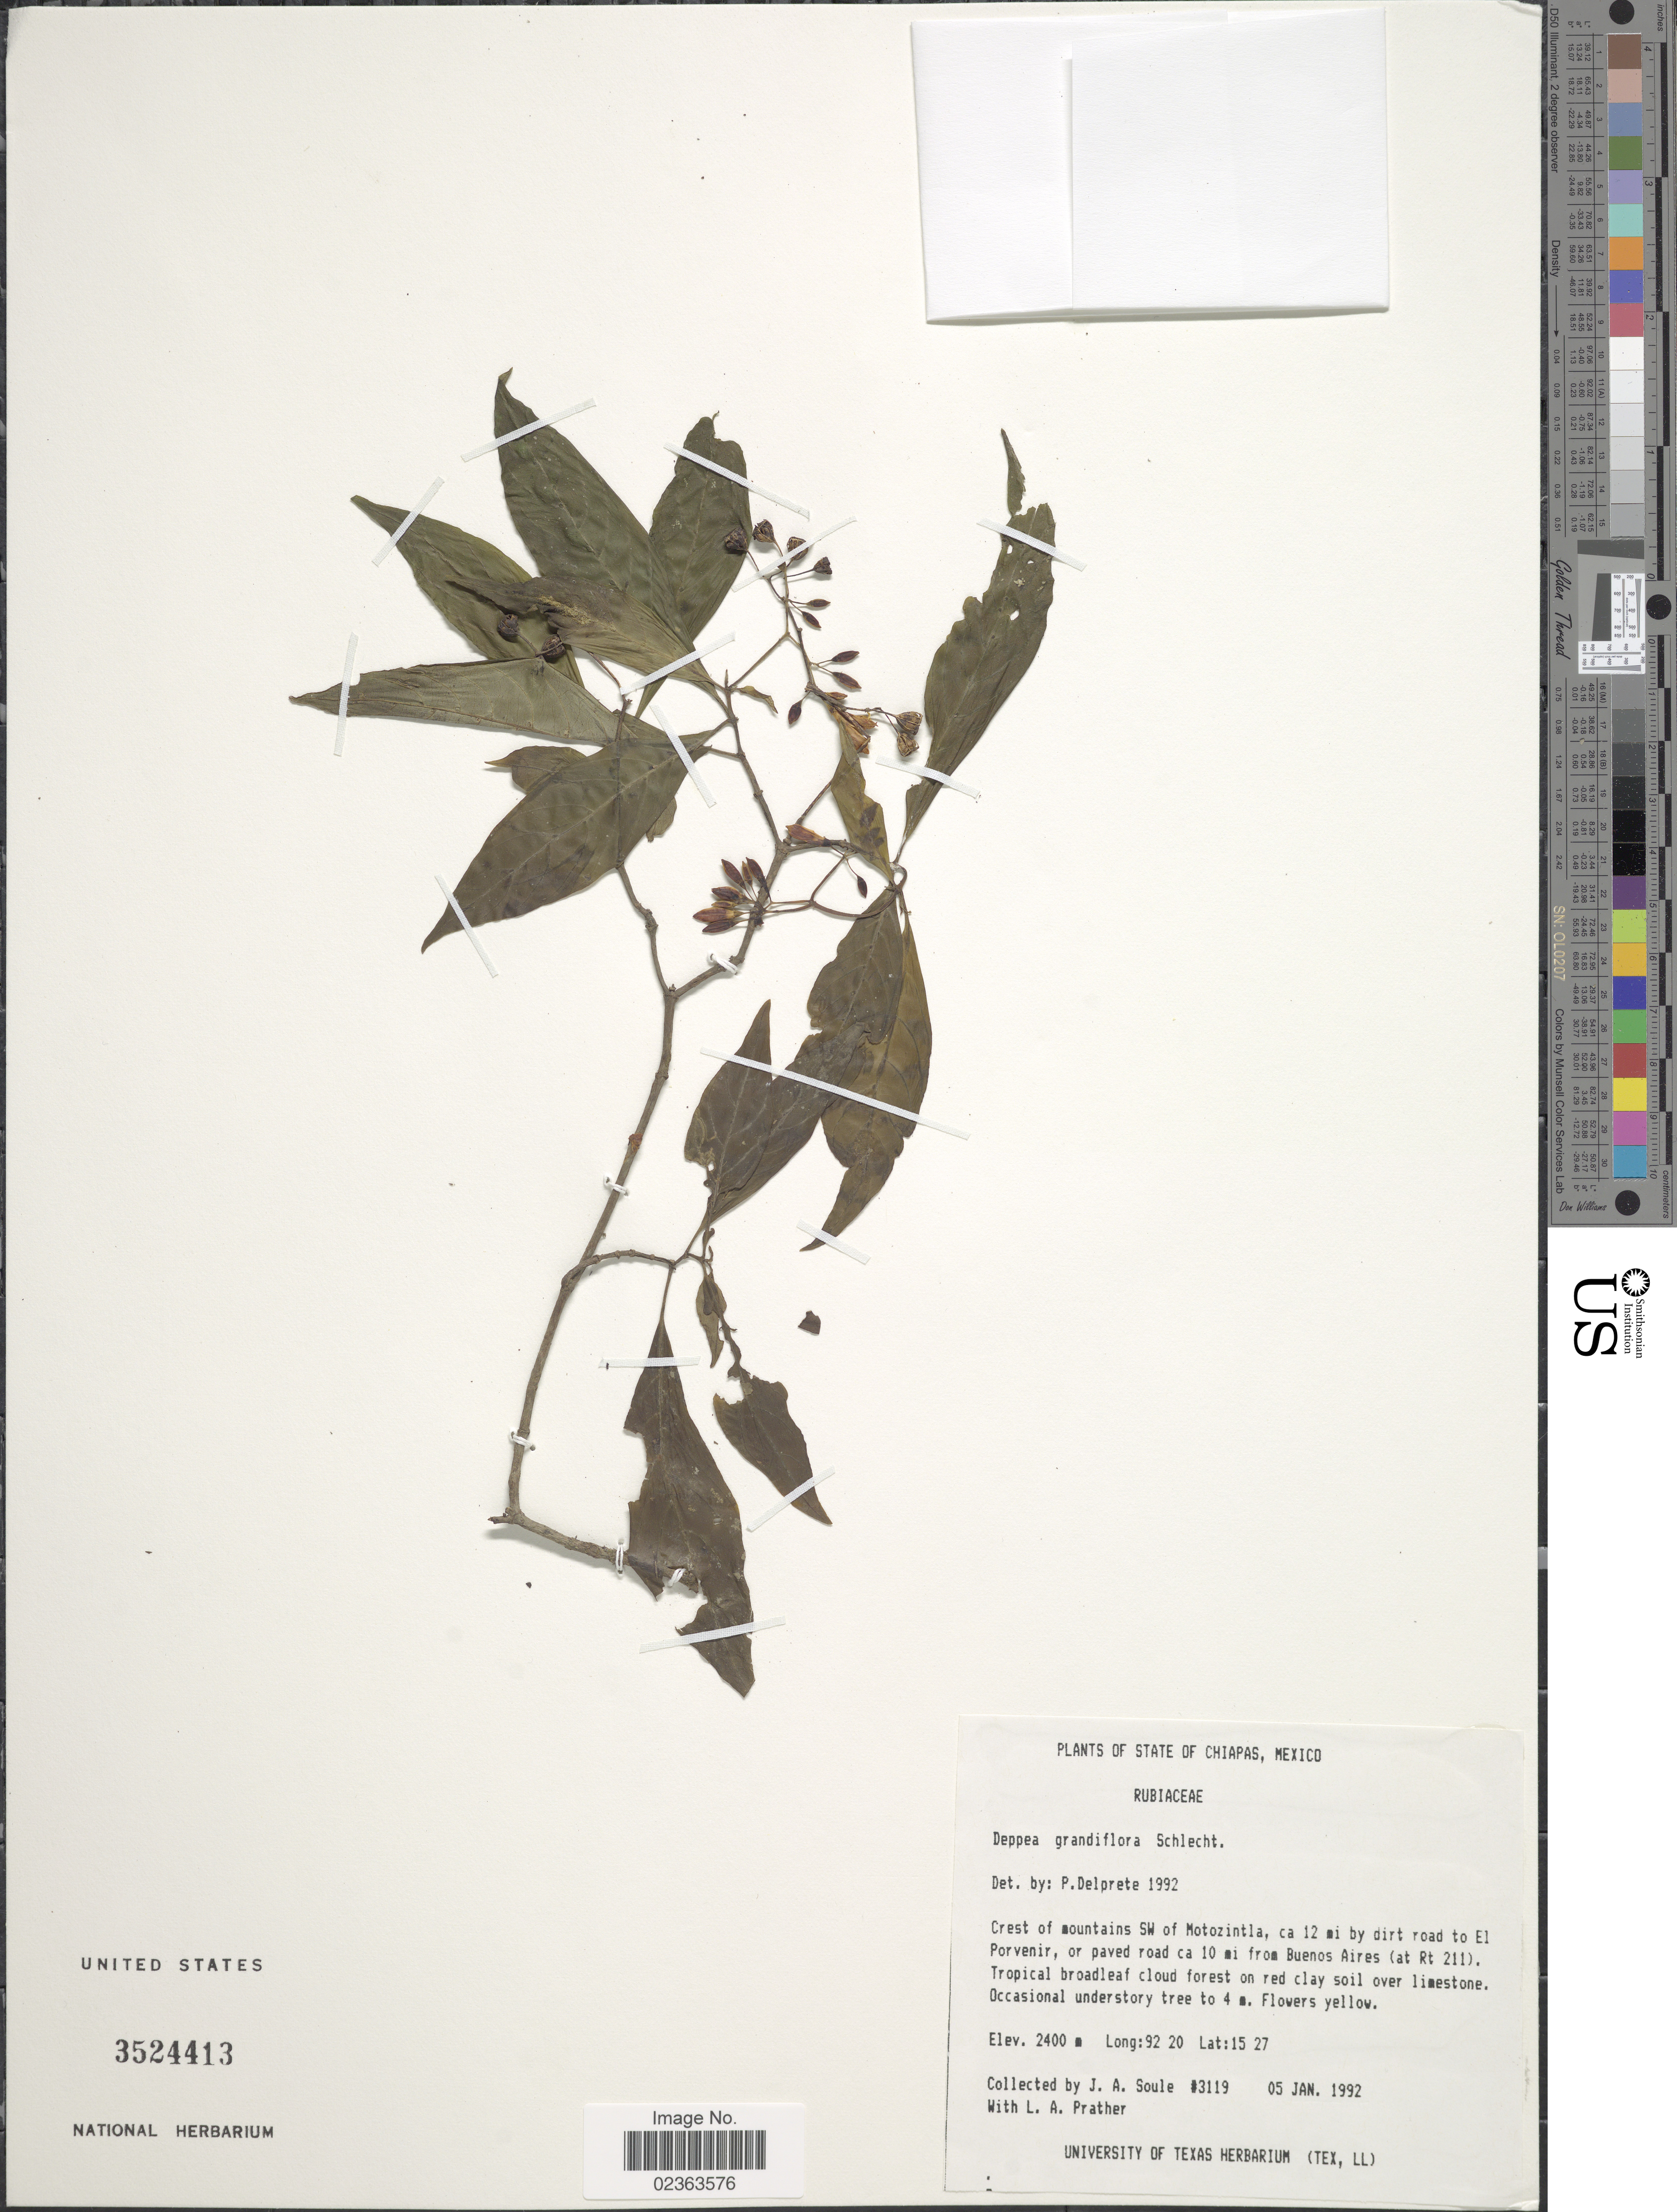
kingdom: Plantae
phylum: Tracheophyta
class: Magnoliopsida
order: Gentianales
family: Rubiaceae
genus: Deppea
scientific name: Deppea grandiflora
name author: Schltdl.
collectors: J. Soule & L. A. Prather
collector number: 3119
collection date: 1992-01-05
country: Mexico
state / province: Chiapas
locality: Crest of mountains SW of Motozintla, ca. 12 mi by dirt road to El Porvenir, or paved road ca 10 mi from Buenos Aires (at Rt 211). Tropical broadleaf cloud forest on red clay soil over limestone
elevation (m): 2400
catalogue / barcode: US 3524413